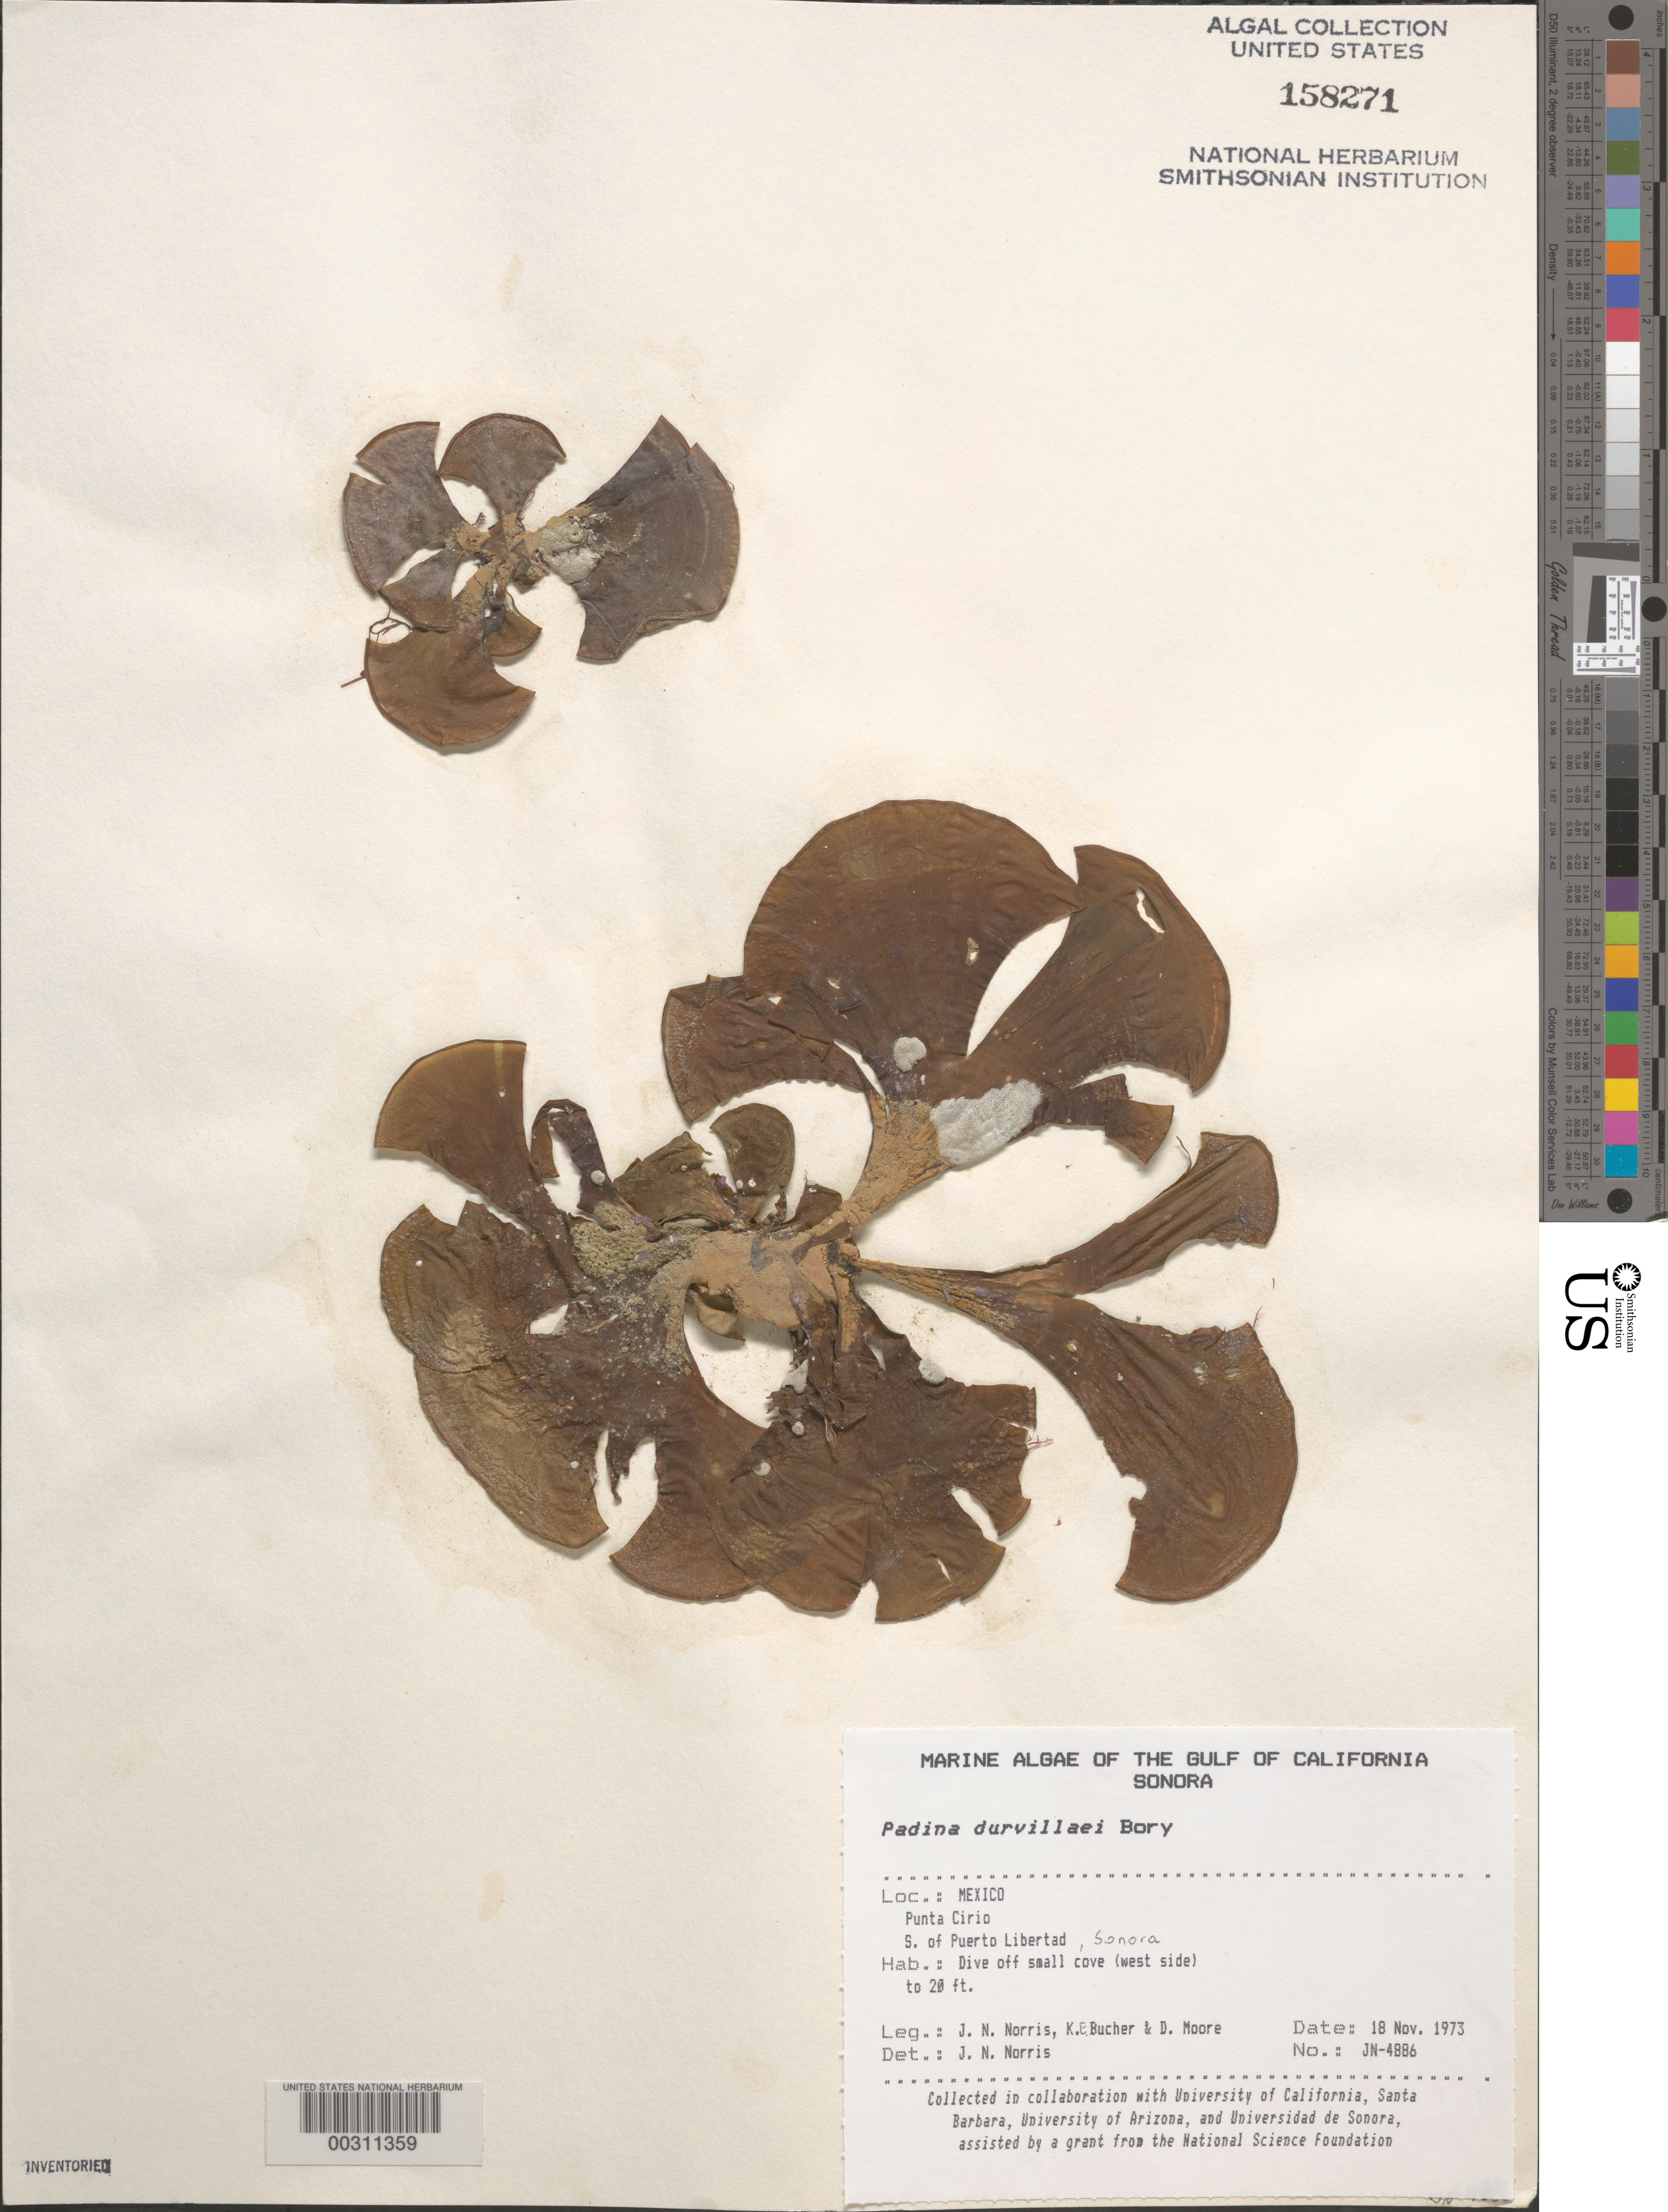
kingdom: Chromista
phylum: Ochrophyta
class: Phaeophyceae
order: Dictyotales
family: Dictyotaceae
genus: Padina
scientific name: Padina durvillaei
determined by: Norris, James N.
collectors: J. N. Norris, K. E. Bucher & D. Moore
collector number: JN-4886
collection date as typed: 18 Nov 1973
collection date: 1973-11-18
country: Mexico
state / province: Sonora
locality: Punta Cirio south of Puerto Libertad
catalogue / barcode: US 158271